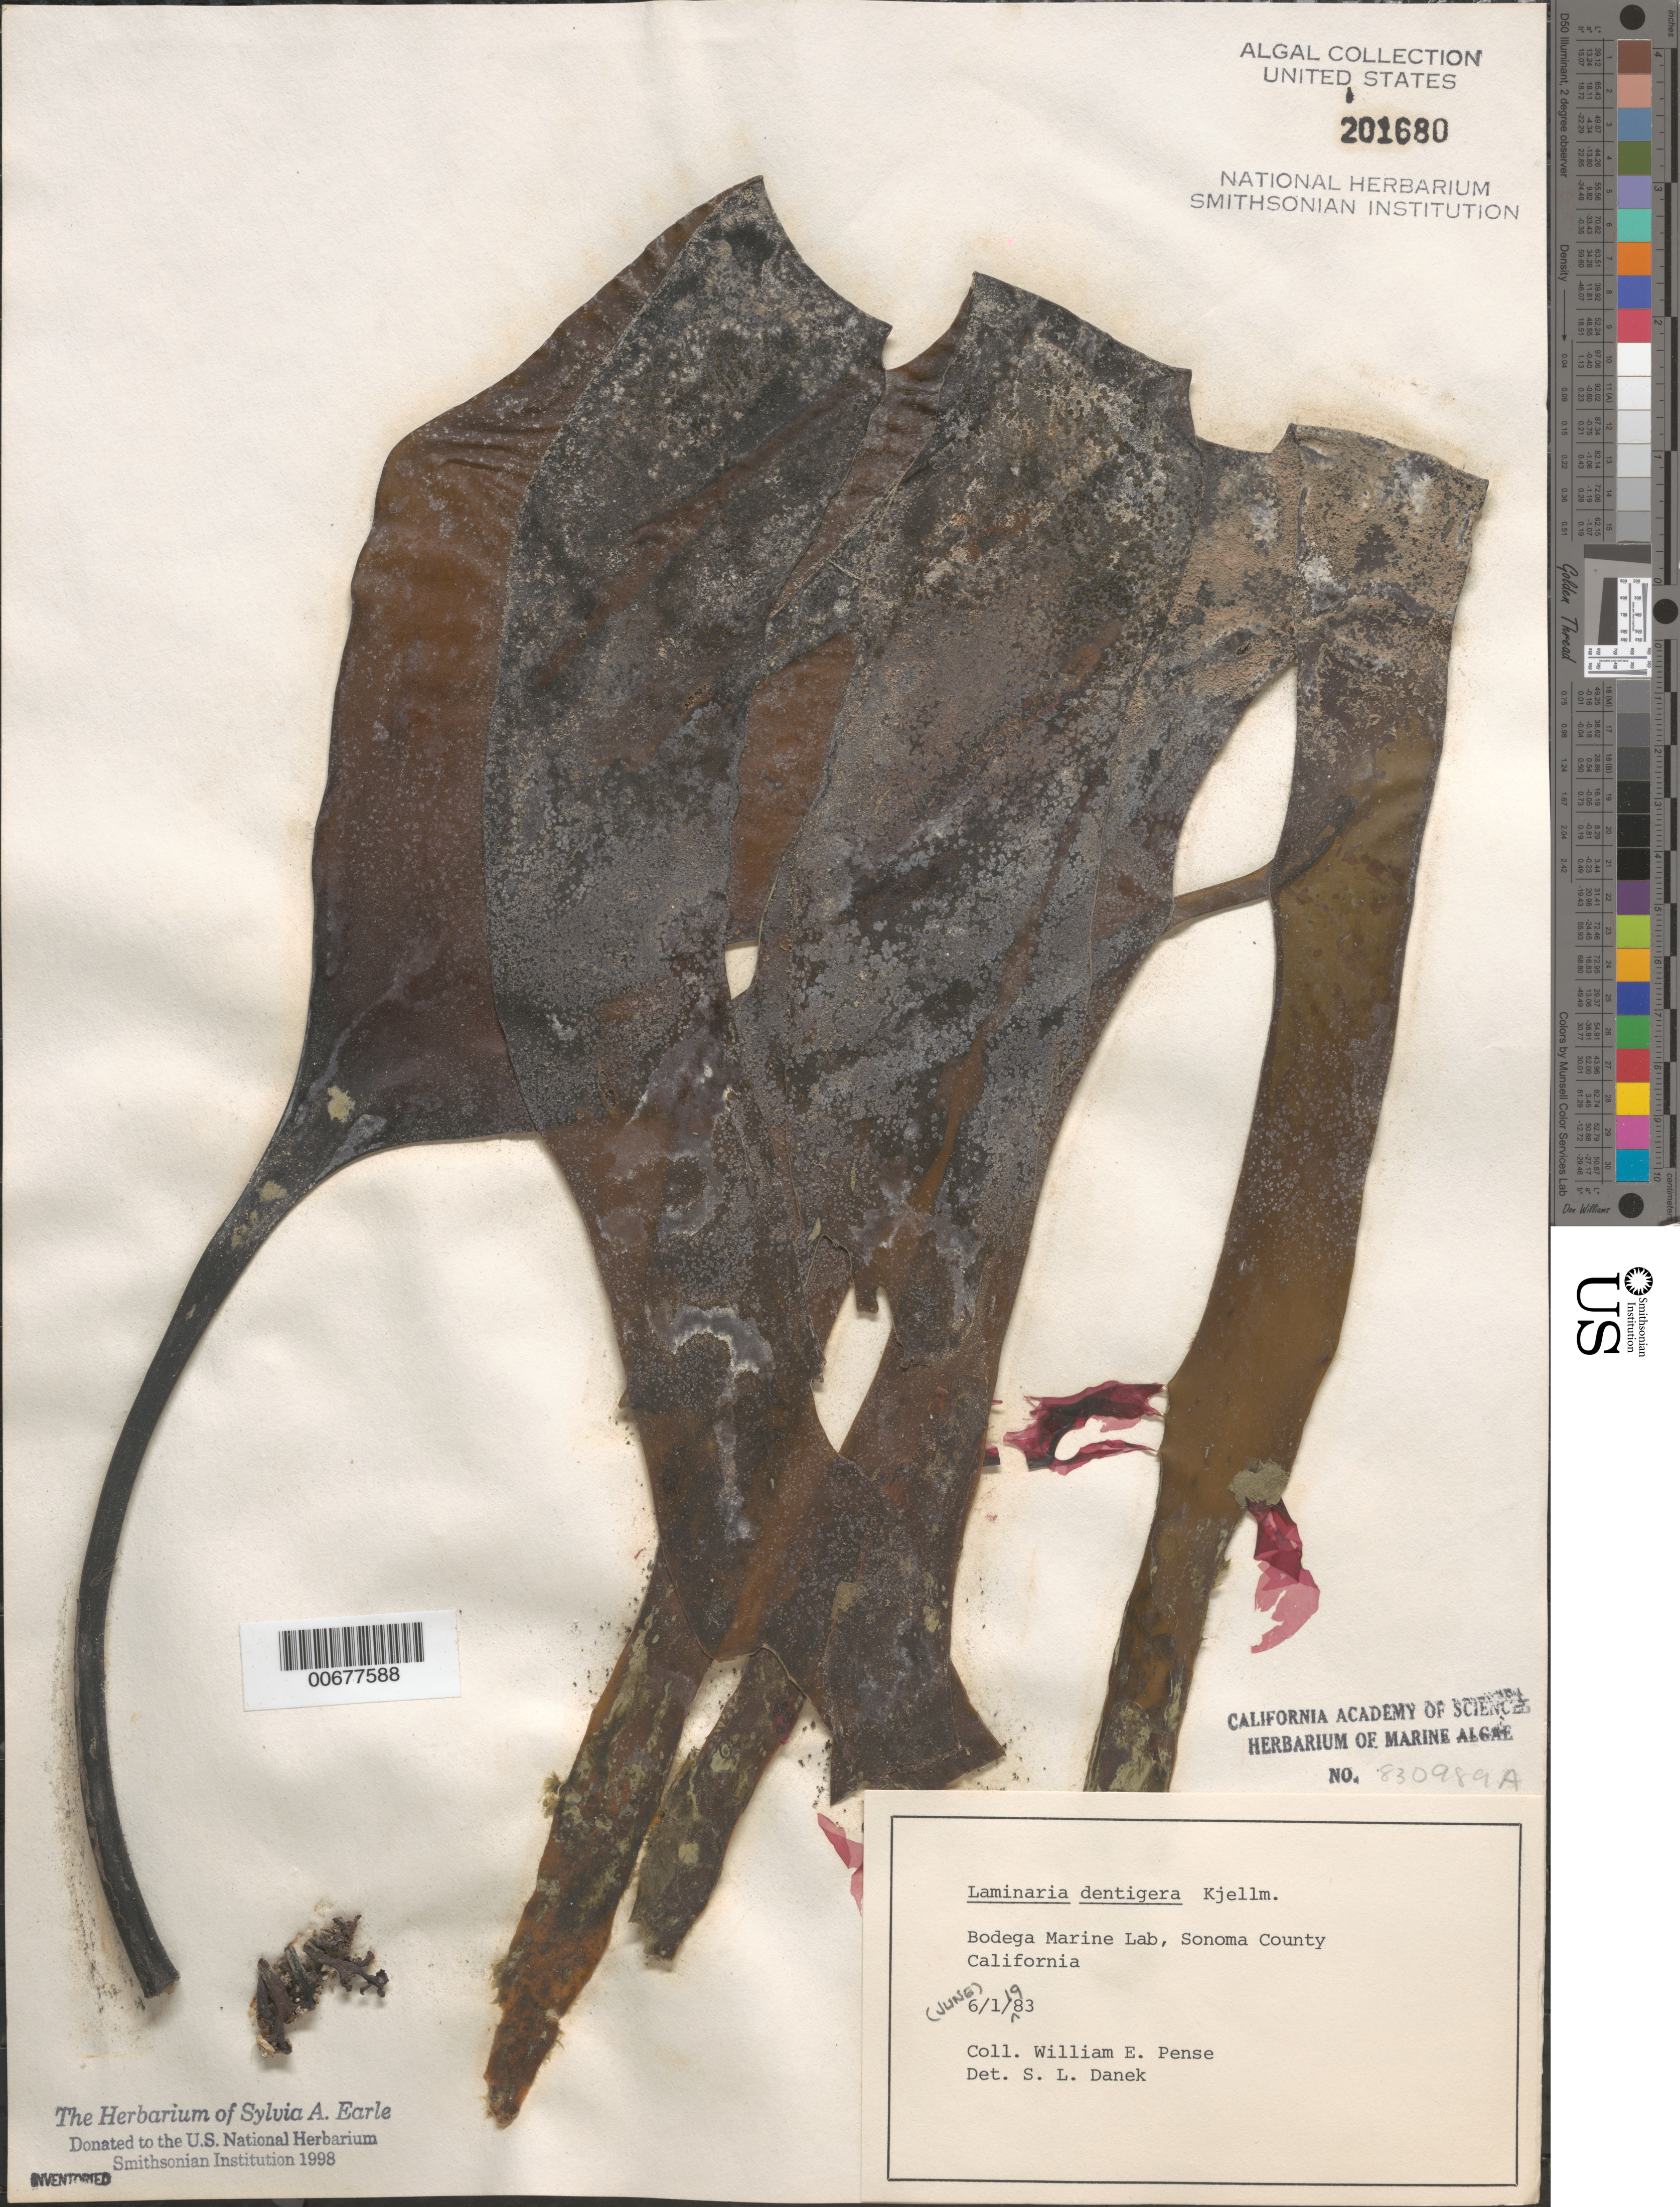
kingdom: Chromista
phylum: Ochrophyta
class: Phaeophyceae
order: Laminariales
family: Laminariaceae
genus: Laminaria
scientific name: Laminaria dentigera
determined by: Danek, S. L.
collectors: W. Pense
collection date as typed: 01 Jun 1983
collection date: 1983-06-01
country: United States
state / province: California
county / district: Sonoma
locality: Bodega Marine Laboratory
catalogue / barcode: US 201680